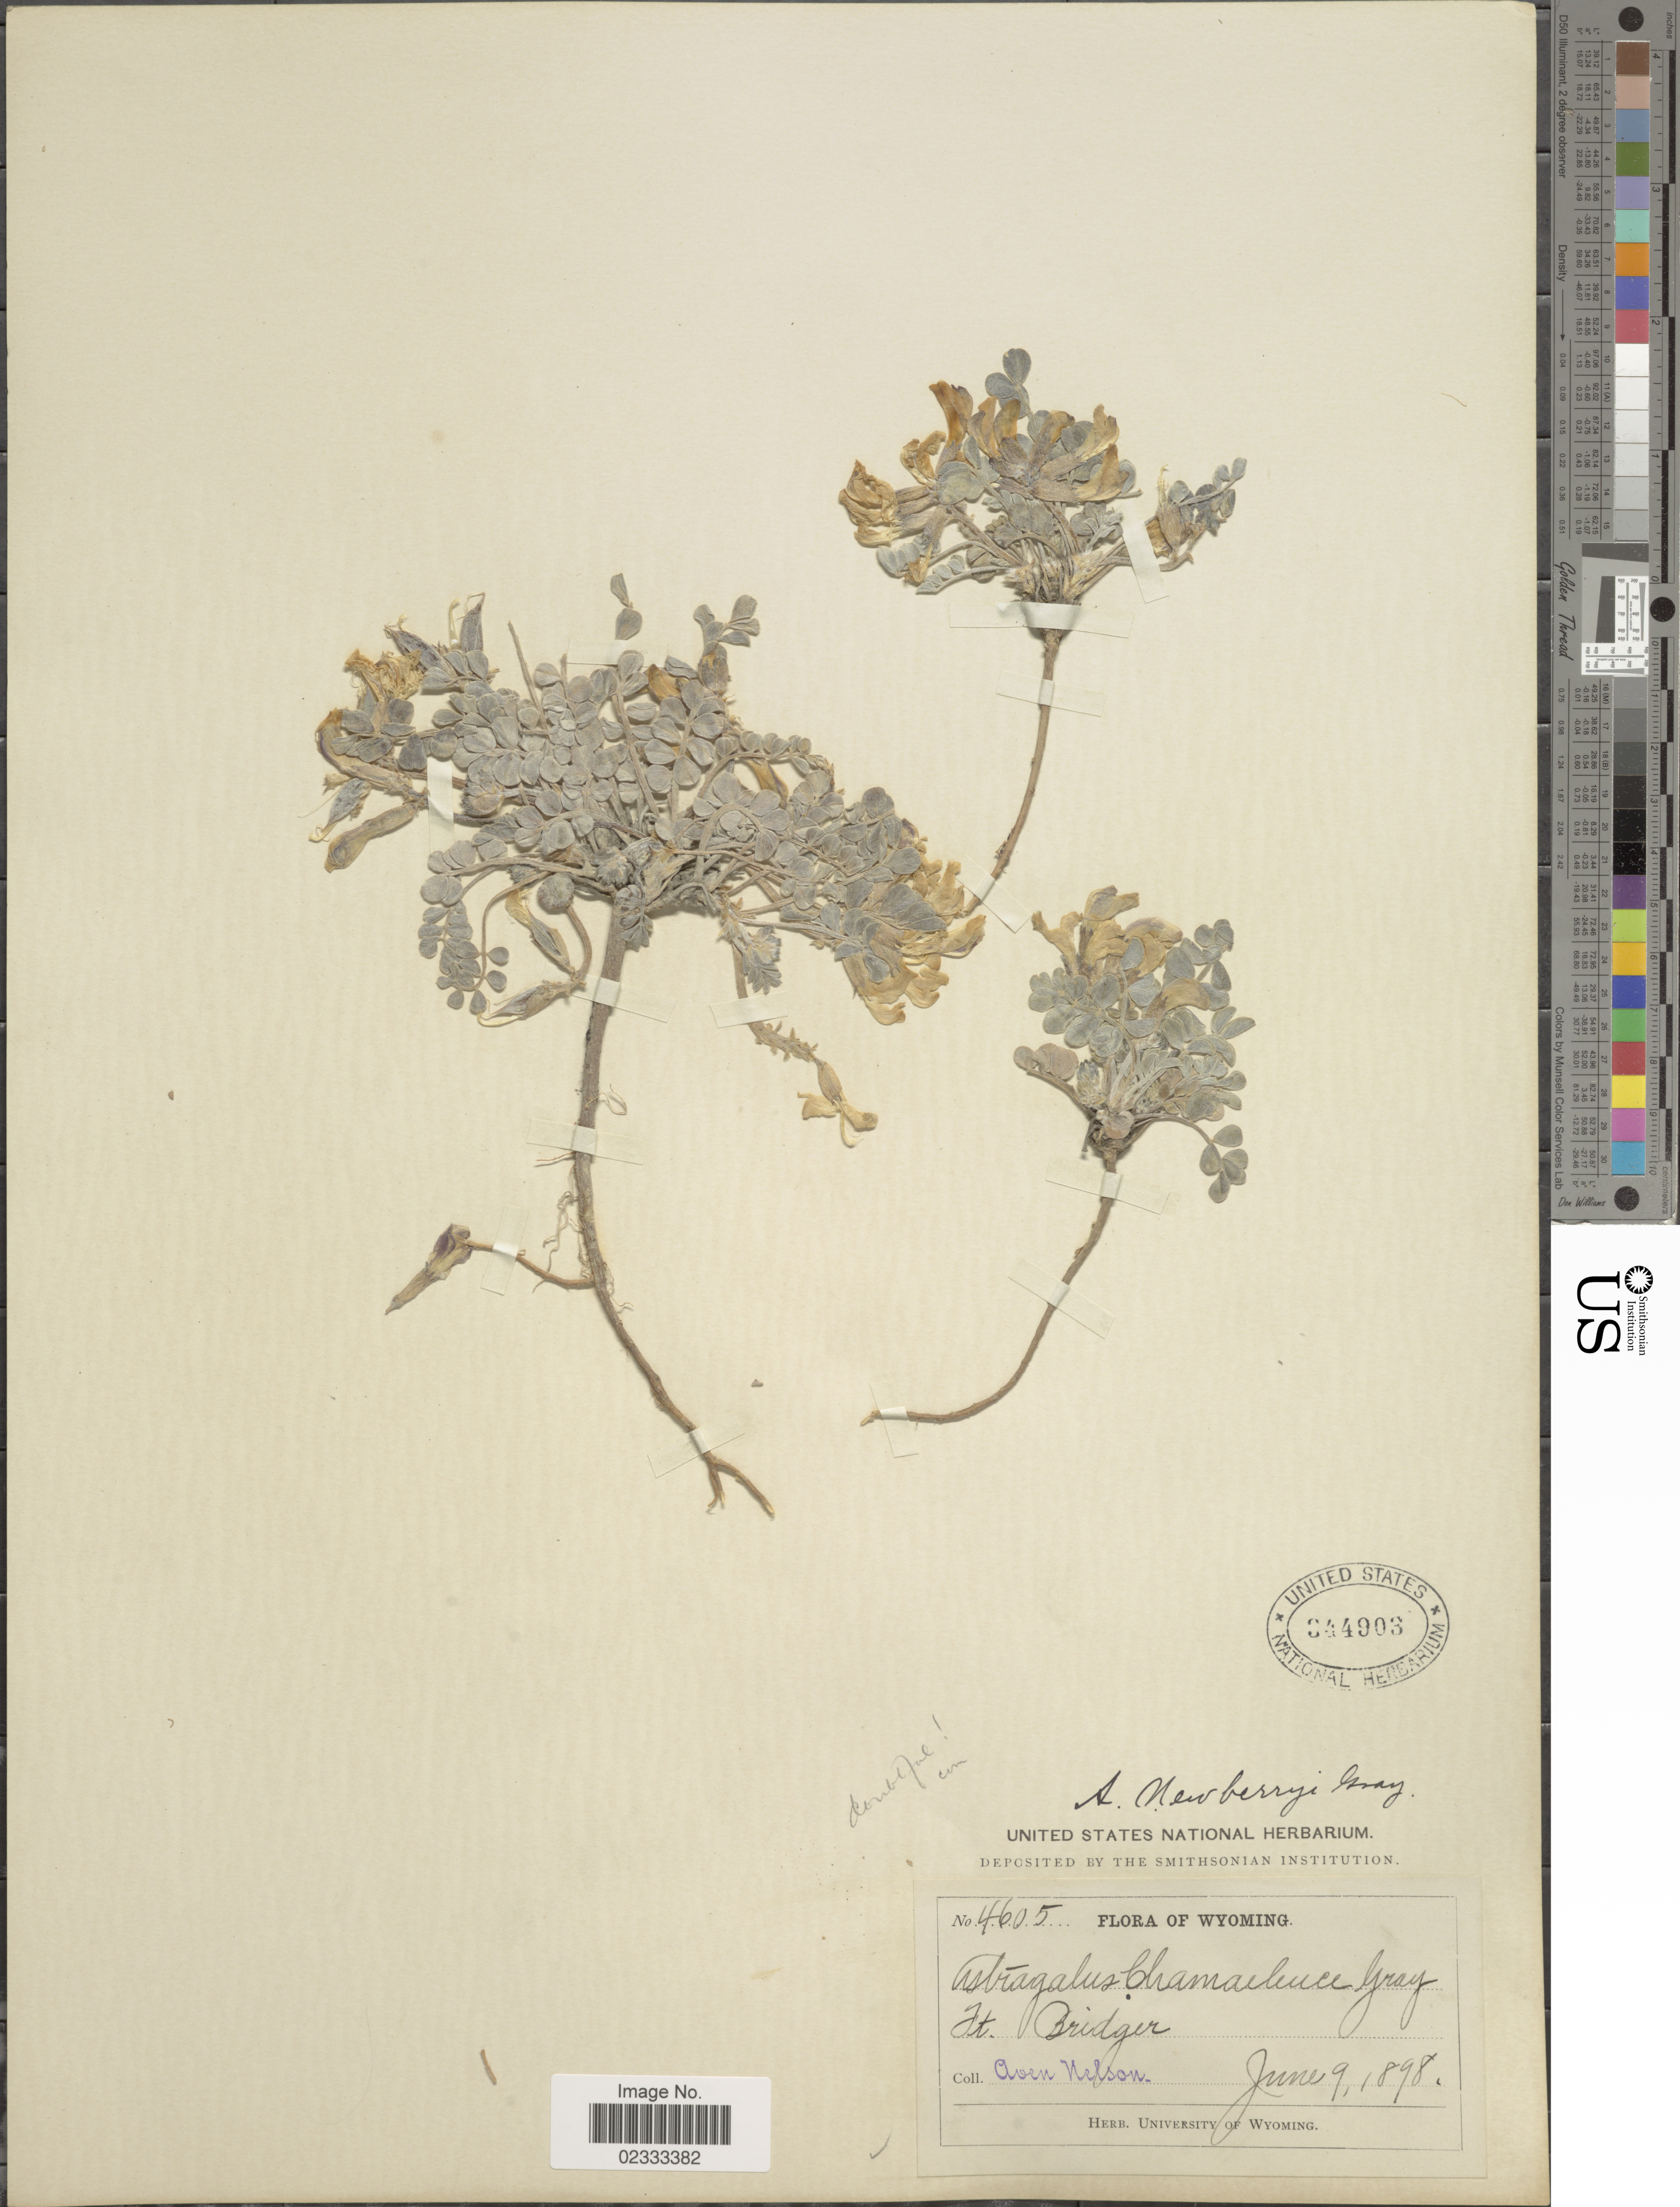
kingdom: Plantae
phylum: Tracheophyta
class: Magnoliopsida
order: Fabales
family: Fabaceae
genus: Astragalus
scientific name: Astragalus newberryi var. castoreus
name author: M.E. Jones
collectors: A. Nelson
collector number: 4605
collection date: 1898-06-09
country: United States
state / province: Wyoming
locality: Ft. Bridger.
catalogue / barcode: US 344903